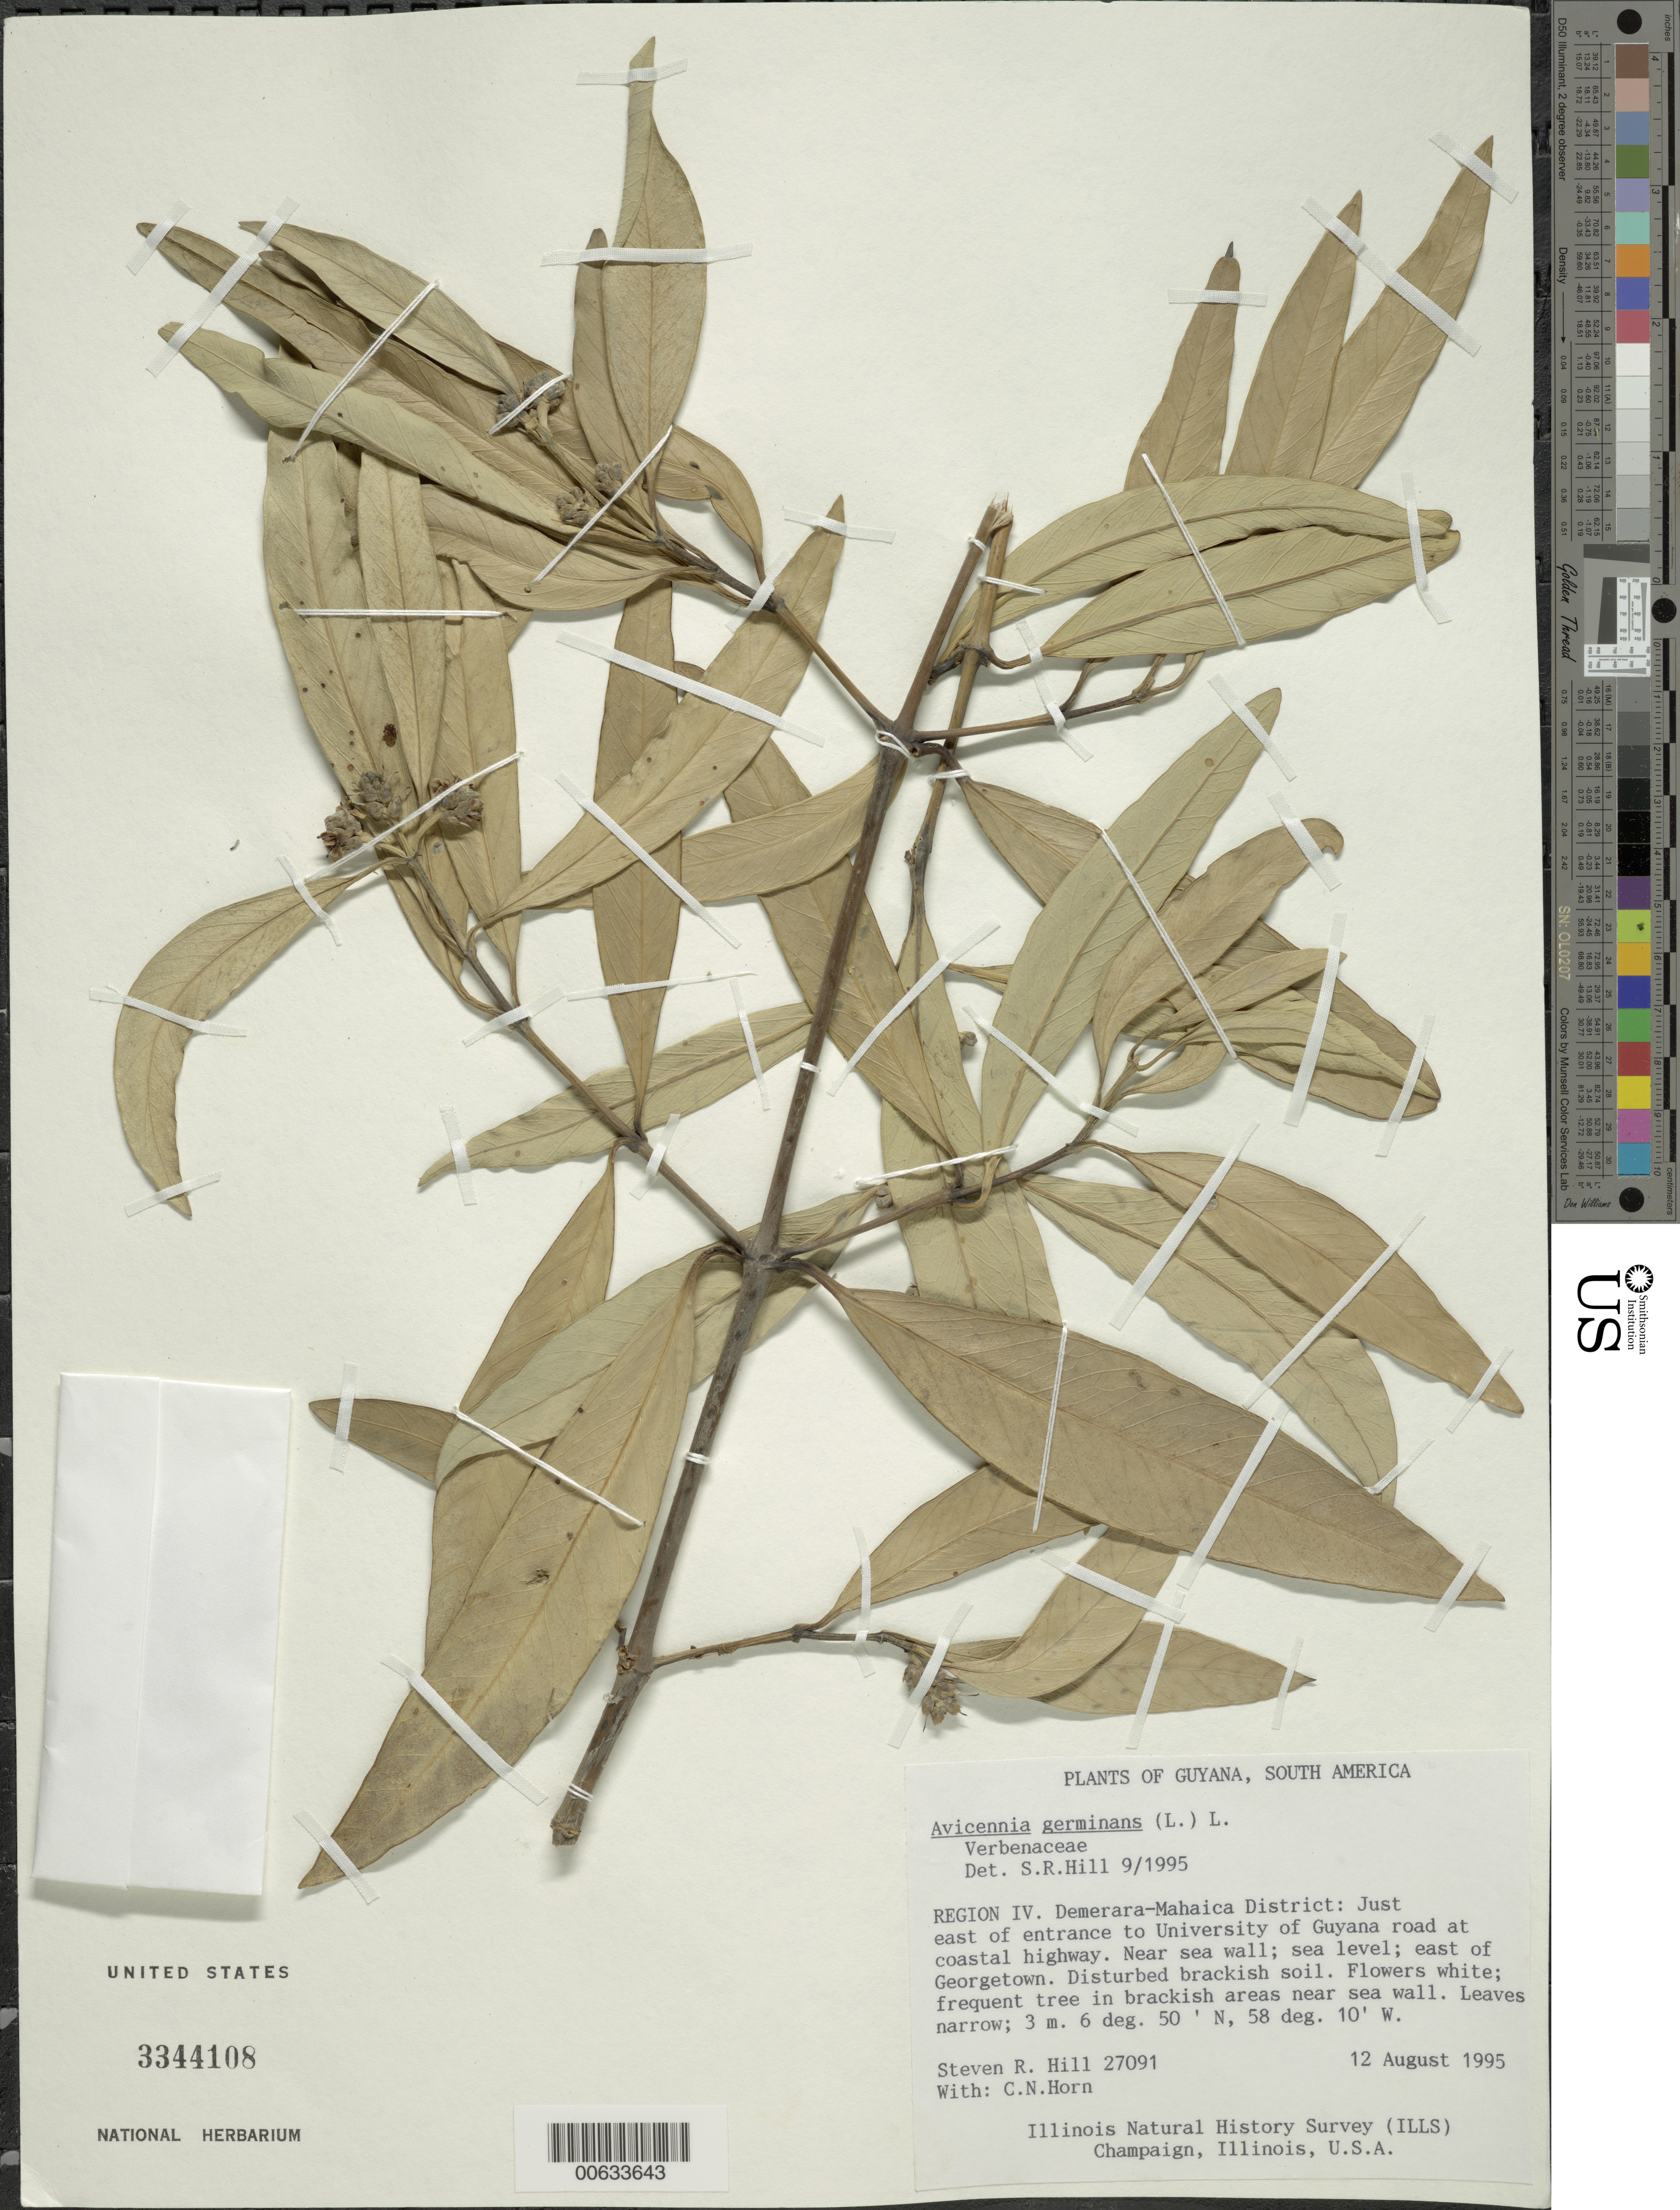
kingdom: Plantae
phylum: Tracheophyta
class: Magnoliopsida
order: Lamiales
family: Acanthaceae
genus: Avicennia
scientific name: Avicennia germinans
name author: (L.) L.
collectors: S. R. Hill & C. Horn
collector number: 27091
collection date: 1995-08-12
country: Guyana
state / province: Demerara-Mahaica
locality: Region IV. Demerara-Mahaica District: Just east of entrance to University of Guayana road at coastal highway. Near sea wall.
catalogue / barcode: US 3344108